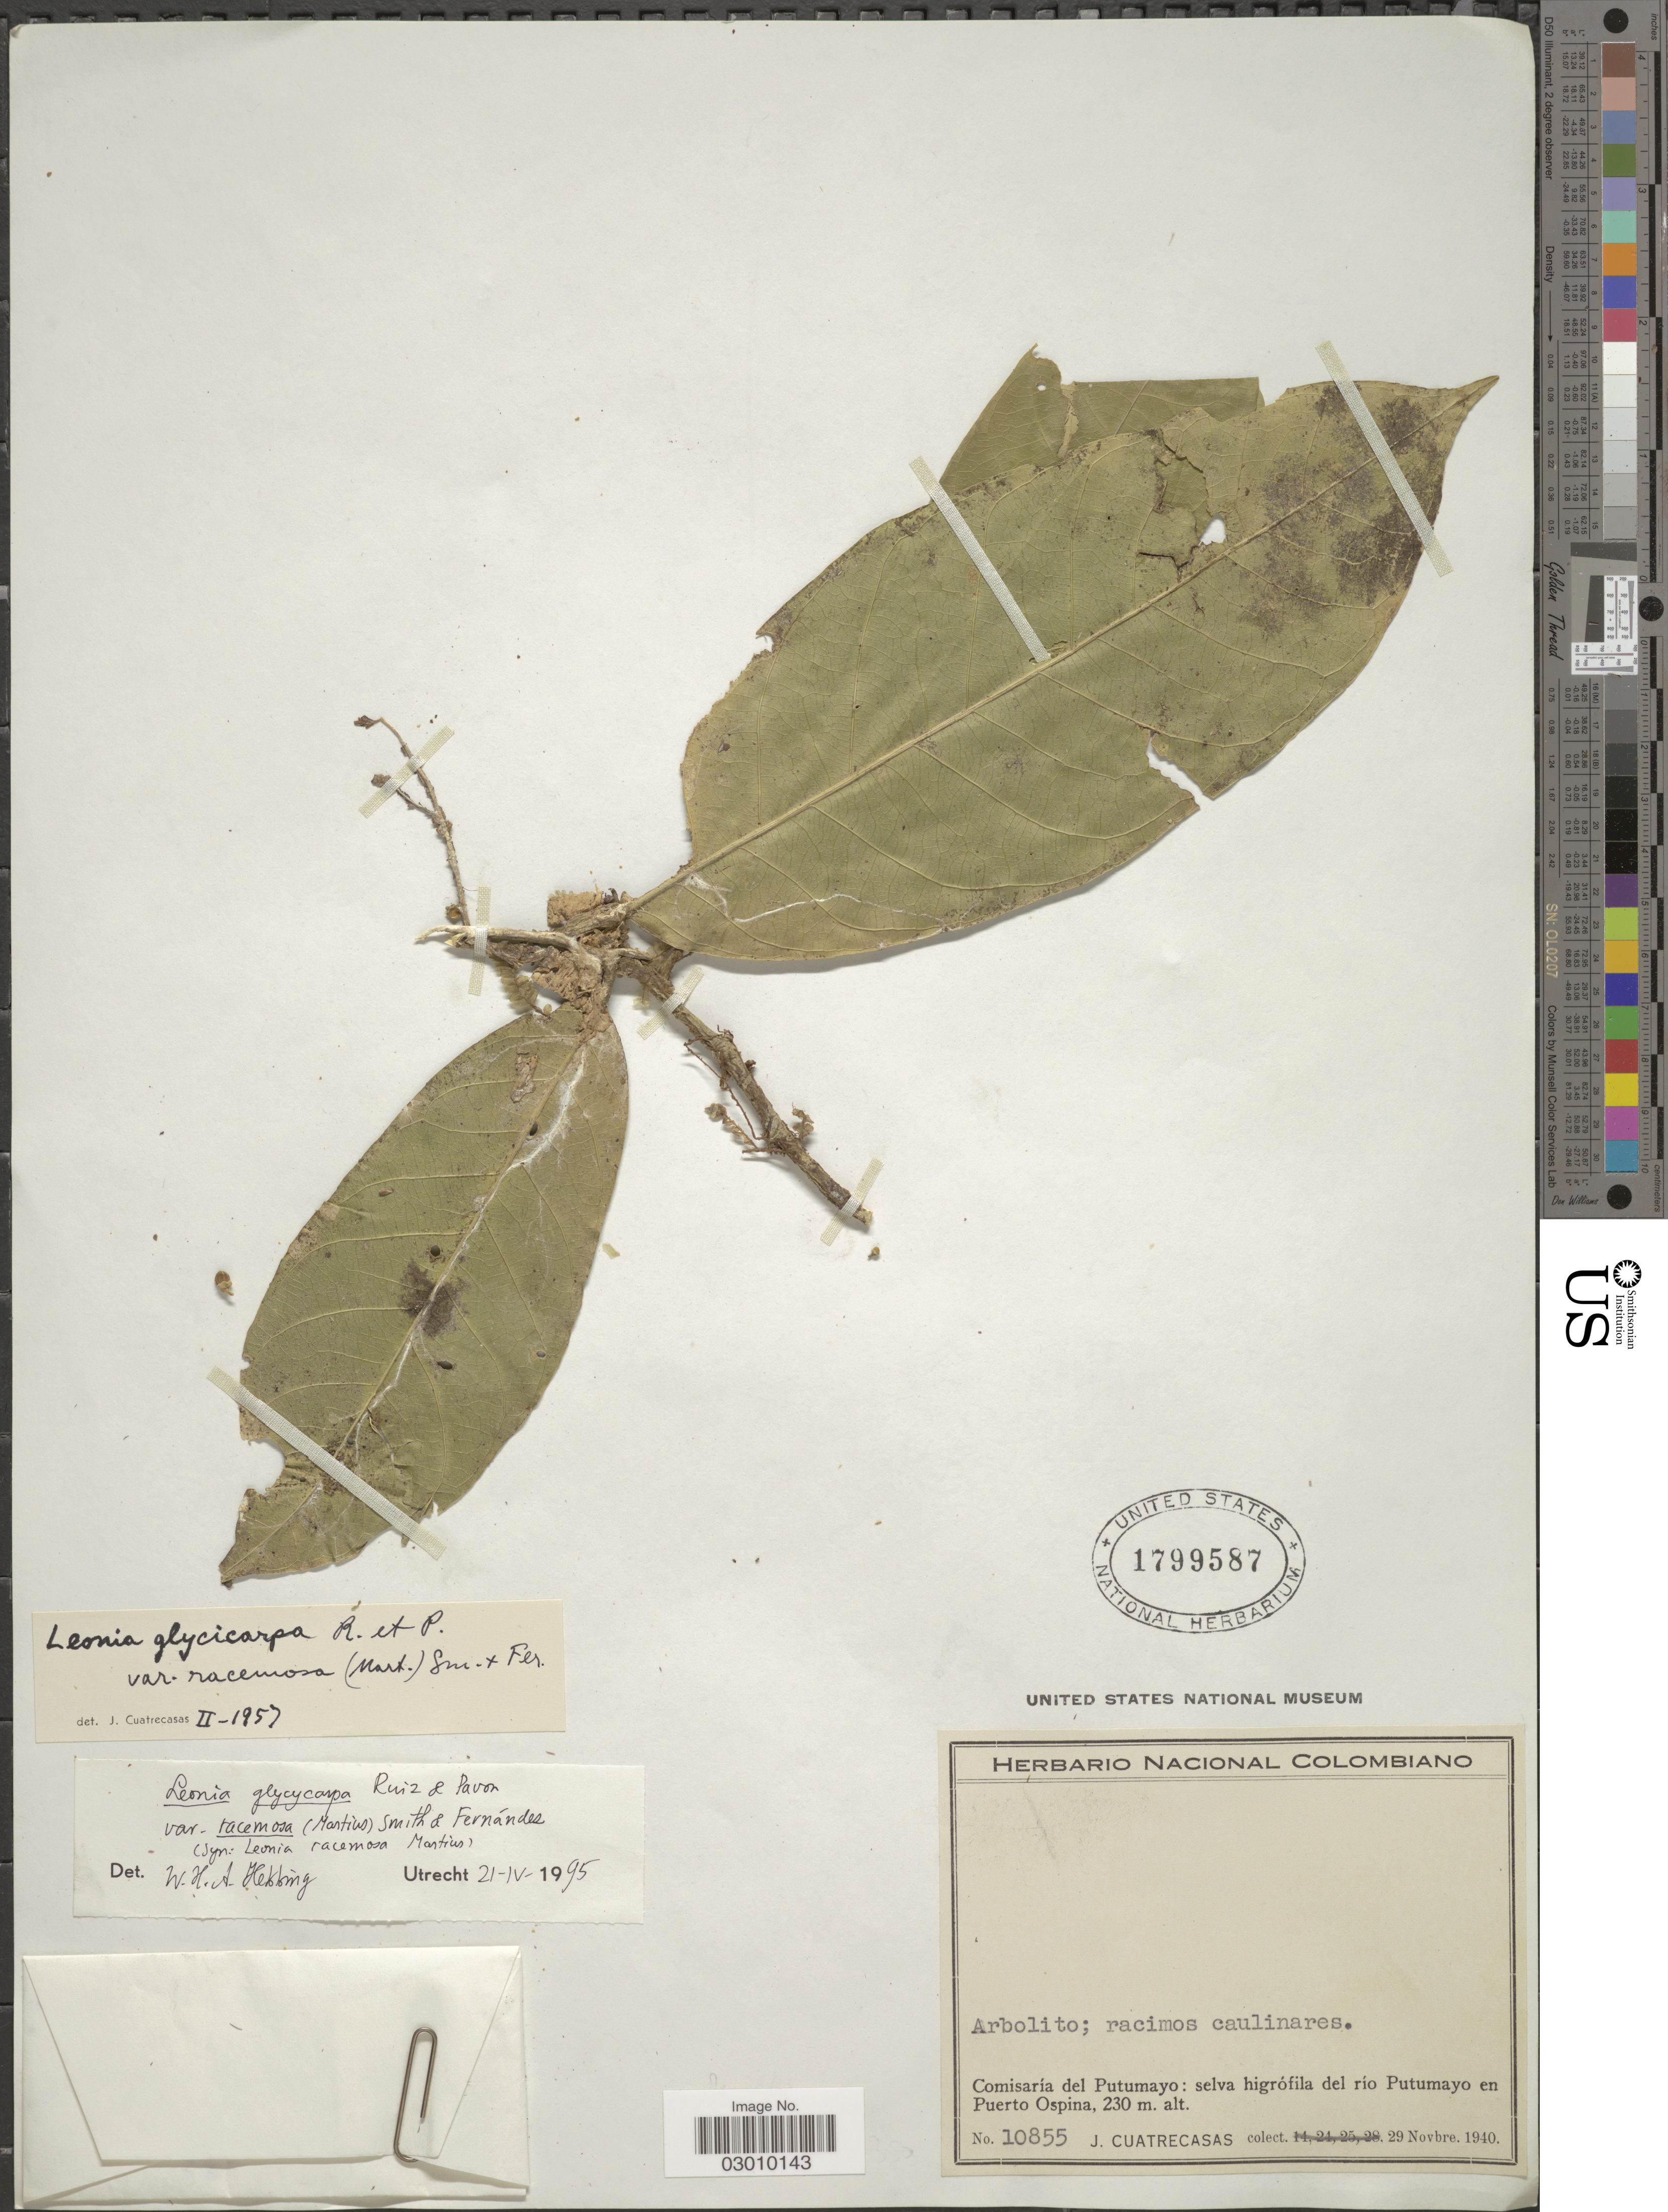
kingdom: Plantae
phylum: Tracheophyta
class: Magnoliopsida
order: Malpighiales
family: Violaceae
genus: Leonia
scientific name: Leonia glycycarpa var. racemosa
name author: (Mart.) L.B. Sm. & A. Fernández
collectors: J. Cuatrecasas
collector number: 10855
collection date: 1940-11-29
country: Colombia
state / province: Putumayo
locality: Comisaría del Putumayo: selva higrófila del río Putumayo en Puerto Ospina.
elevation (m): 230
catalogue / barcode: US 1799587